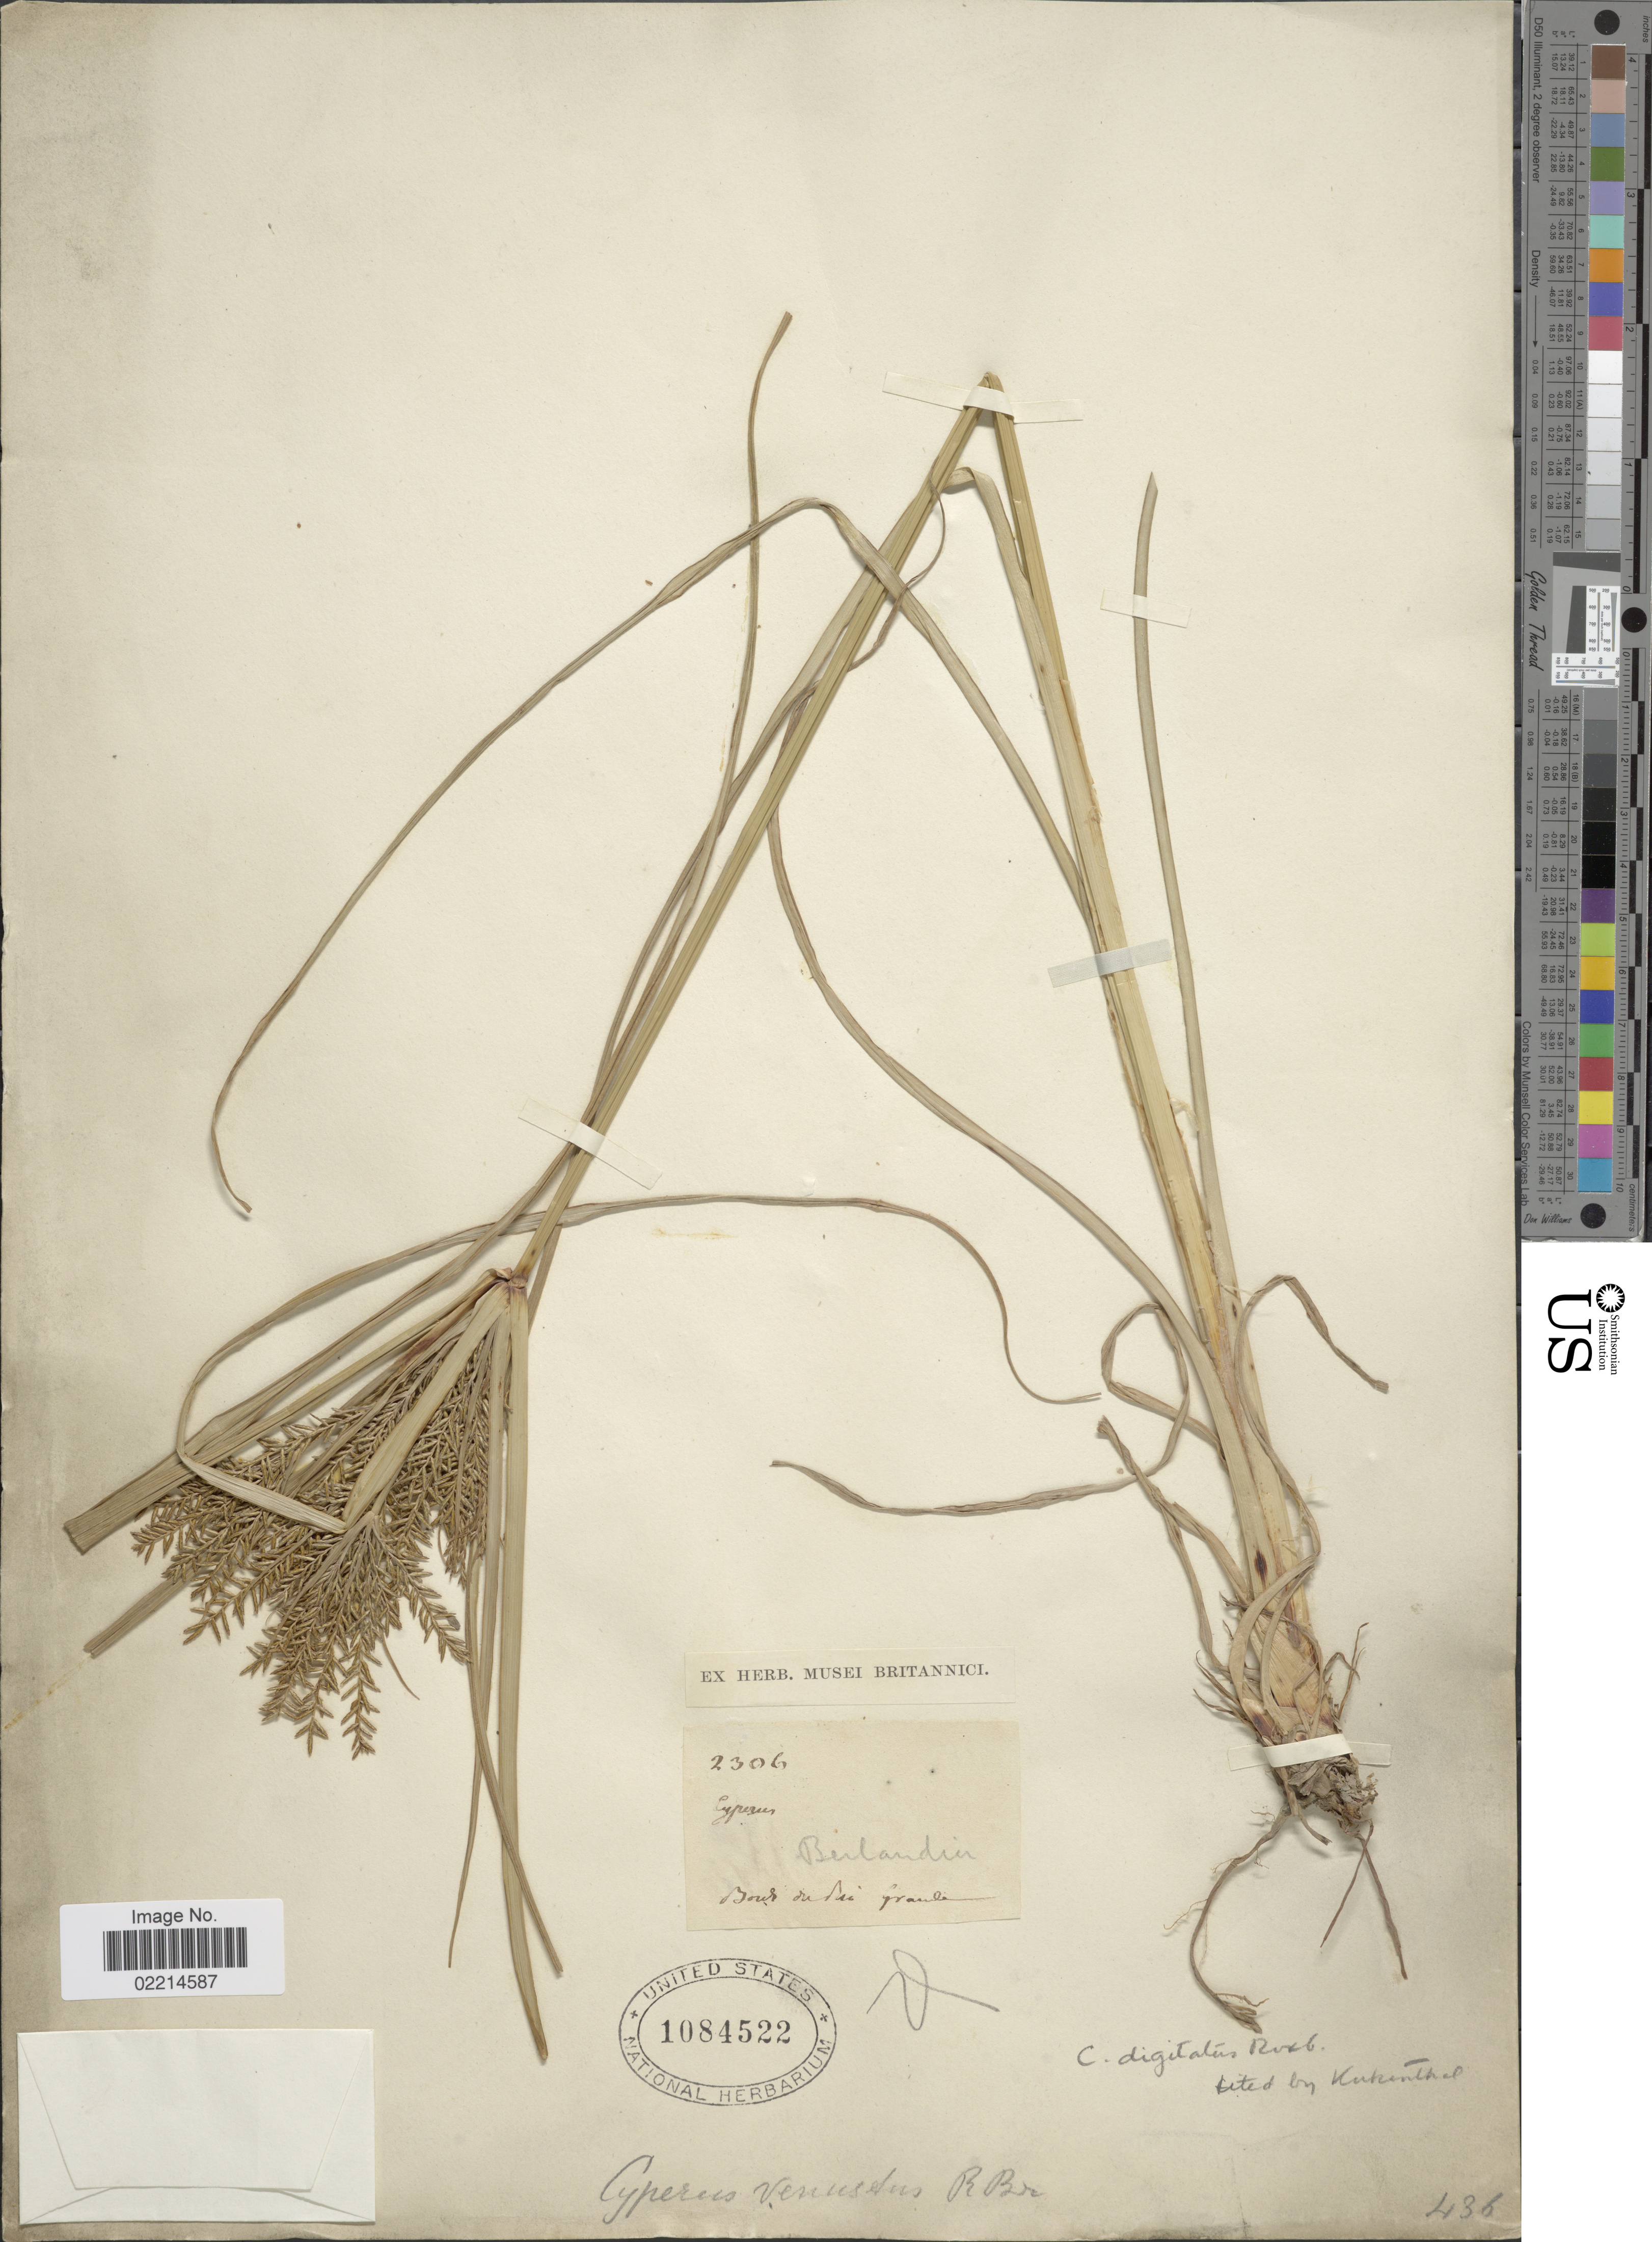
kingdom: Plantae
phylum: Tracheophyta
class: Liliopsida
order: Poales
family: Cyperaceae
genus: Cyperus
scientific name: Cyperus digitatus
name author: Roxb.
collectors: -. Berlandier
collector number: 2306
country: Mexico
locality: Bords du rio Grande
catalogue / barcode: US 1084522